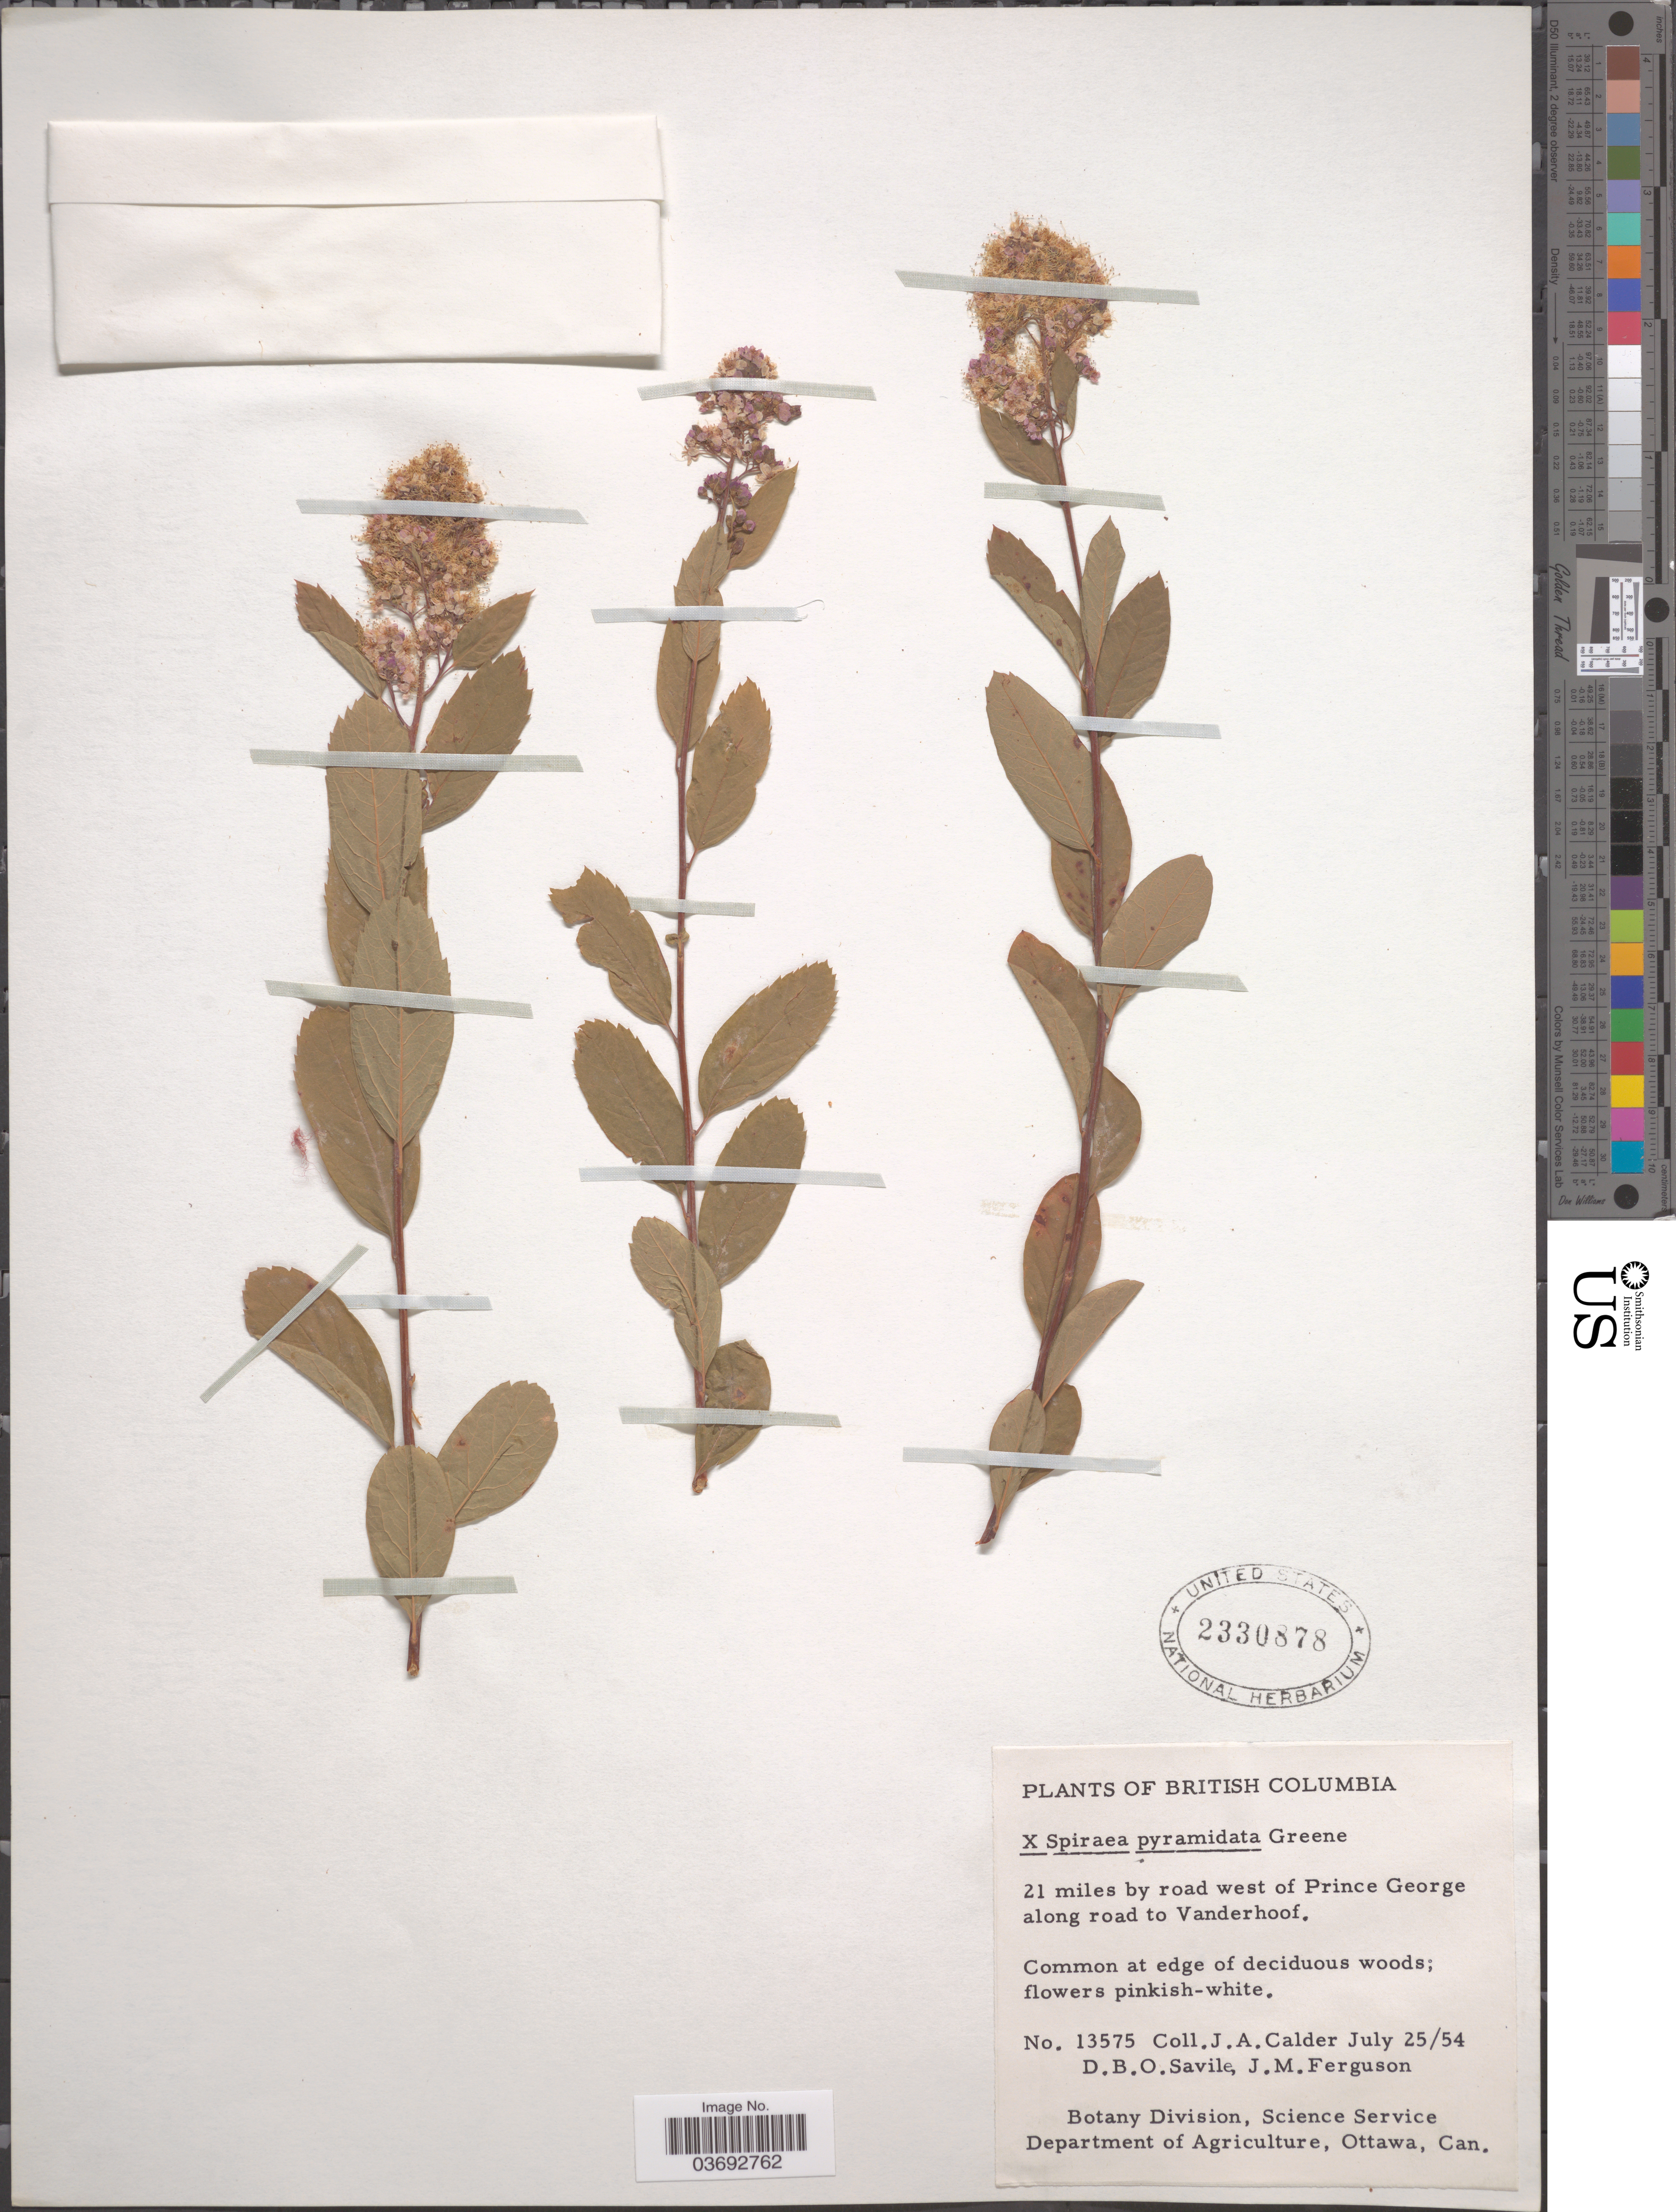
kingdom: Plantae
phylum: Tracheophyta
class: Magnoliopsida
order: Rosales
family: Rosaceae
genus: Spiraea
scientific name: Spiraea pyramidata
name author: Greene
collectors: J. A. Calder, D. Savile & J. M. Ferguson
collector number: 13575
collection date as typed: Transcribed d/m/y: 25/7/54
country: Canada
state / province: British Columbia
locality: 21 miles by road west of Prince George along road to Vanderhoof.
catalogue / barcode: US 2330878